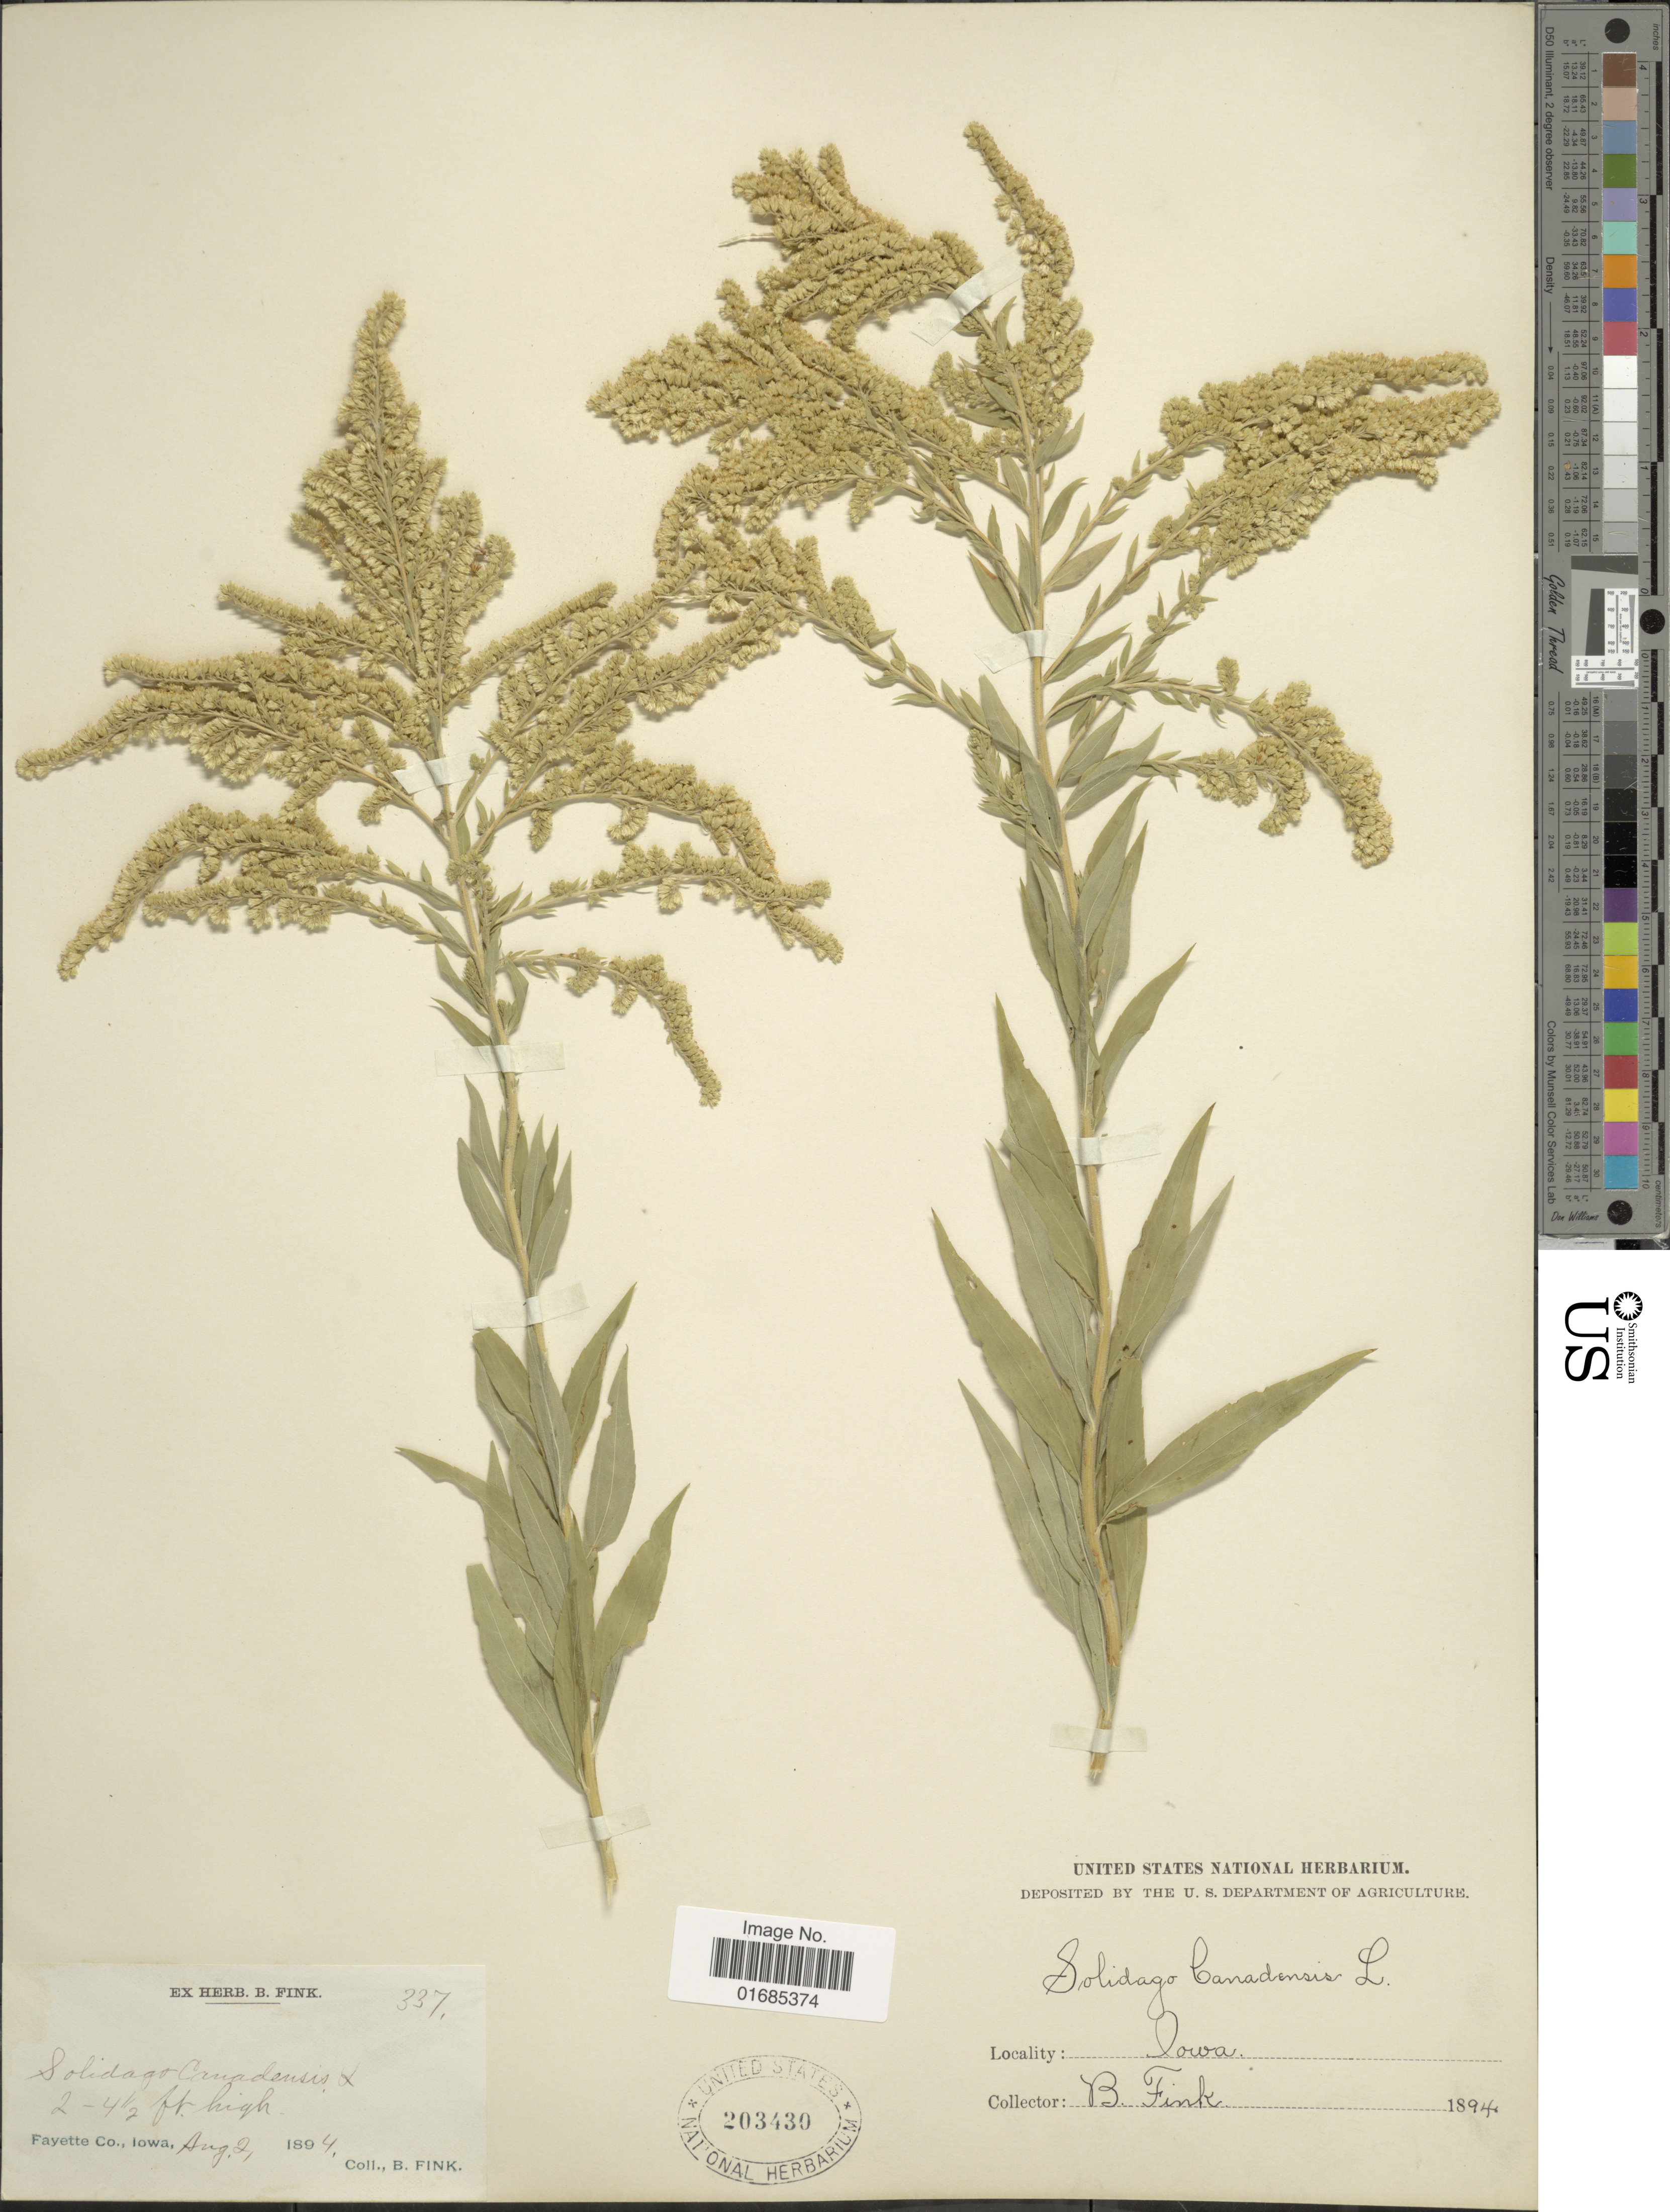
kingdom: Plantae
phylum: Tracheophyta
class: Magnoliopsida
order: Asterales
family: Asteraceae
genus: Solidago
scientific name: Solidago canadensis var. gilvocanescens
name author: Rydb.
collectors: B. Fink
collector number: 337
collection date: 1894-08-02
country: United States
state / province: Iowa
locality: Fayette Co.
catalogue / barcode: US 203430